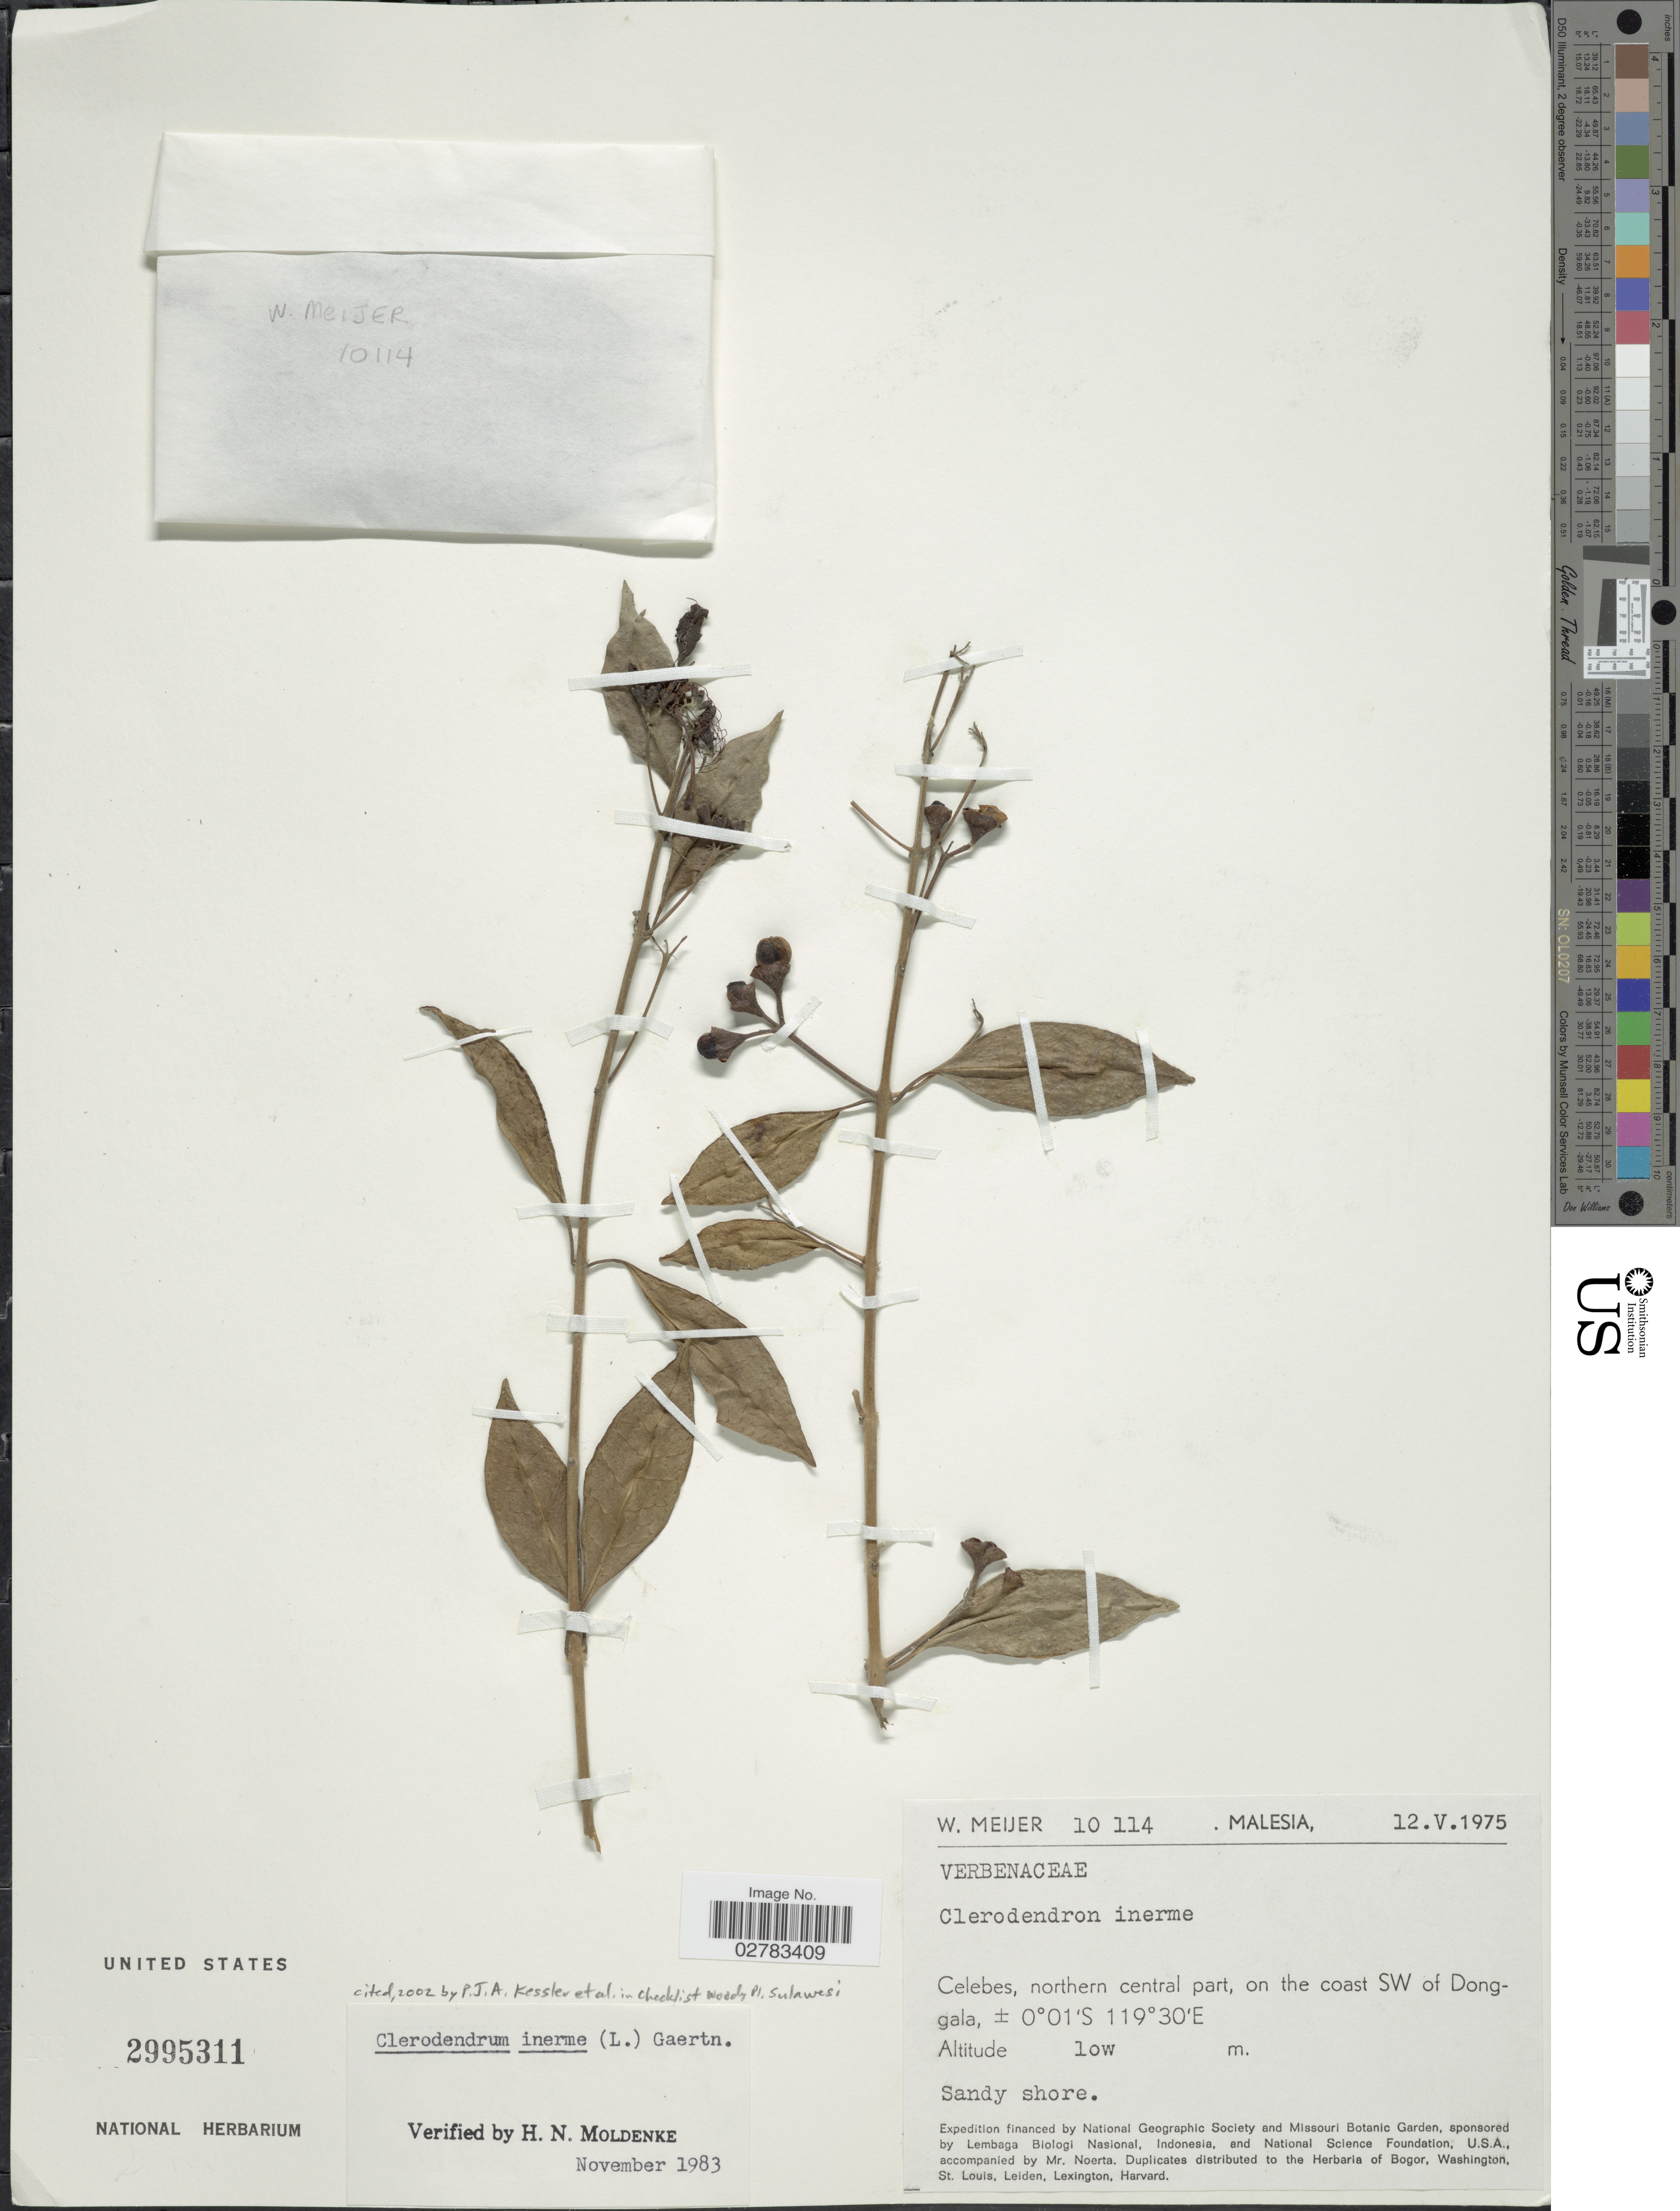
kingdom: Plantae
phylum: Tracheophyta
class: Magnoliopsida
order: Lamiales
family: Lamiaceae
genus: Clerodendrum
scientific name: Clerodendrum inerme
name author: (L.) Gaertn.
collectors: W. Meijer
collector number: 10114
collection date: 1975-05-12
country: Malaysia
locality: Celebes, northern central part, on the coast SW of Dongala.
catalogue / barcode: US 2995311